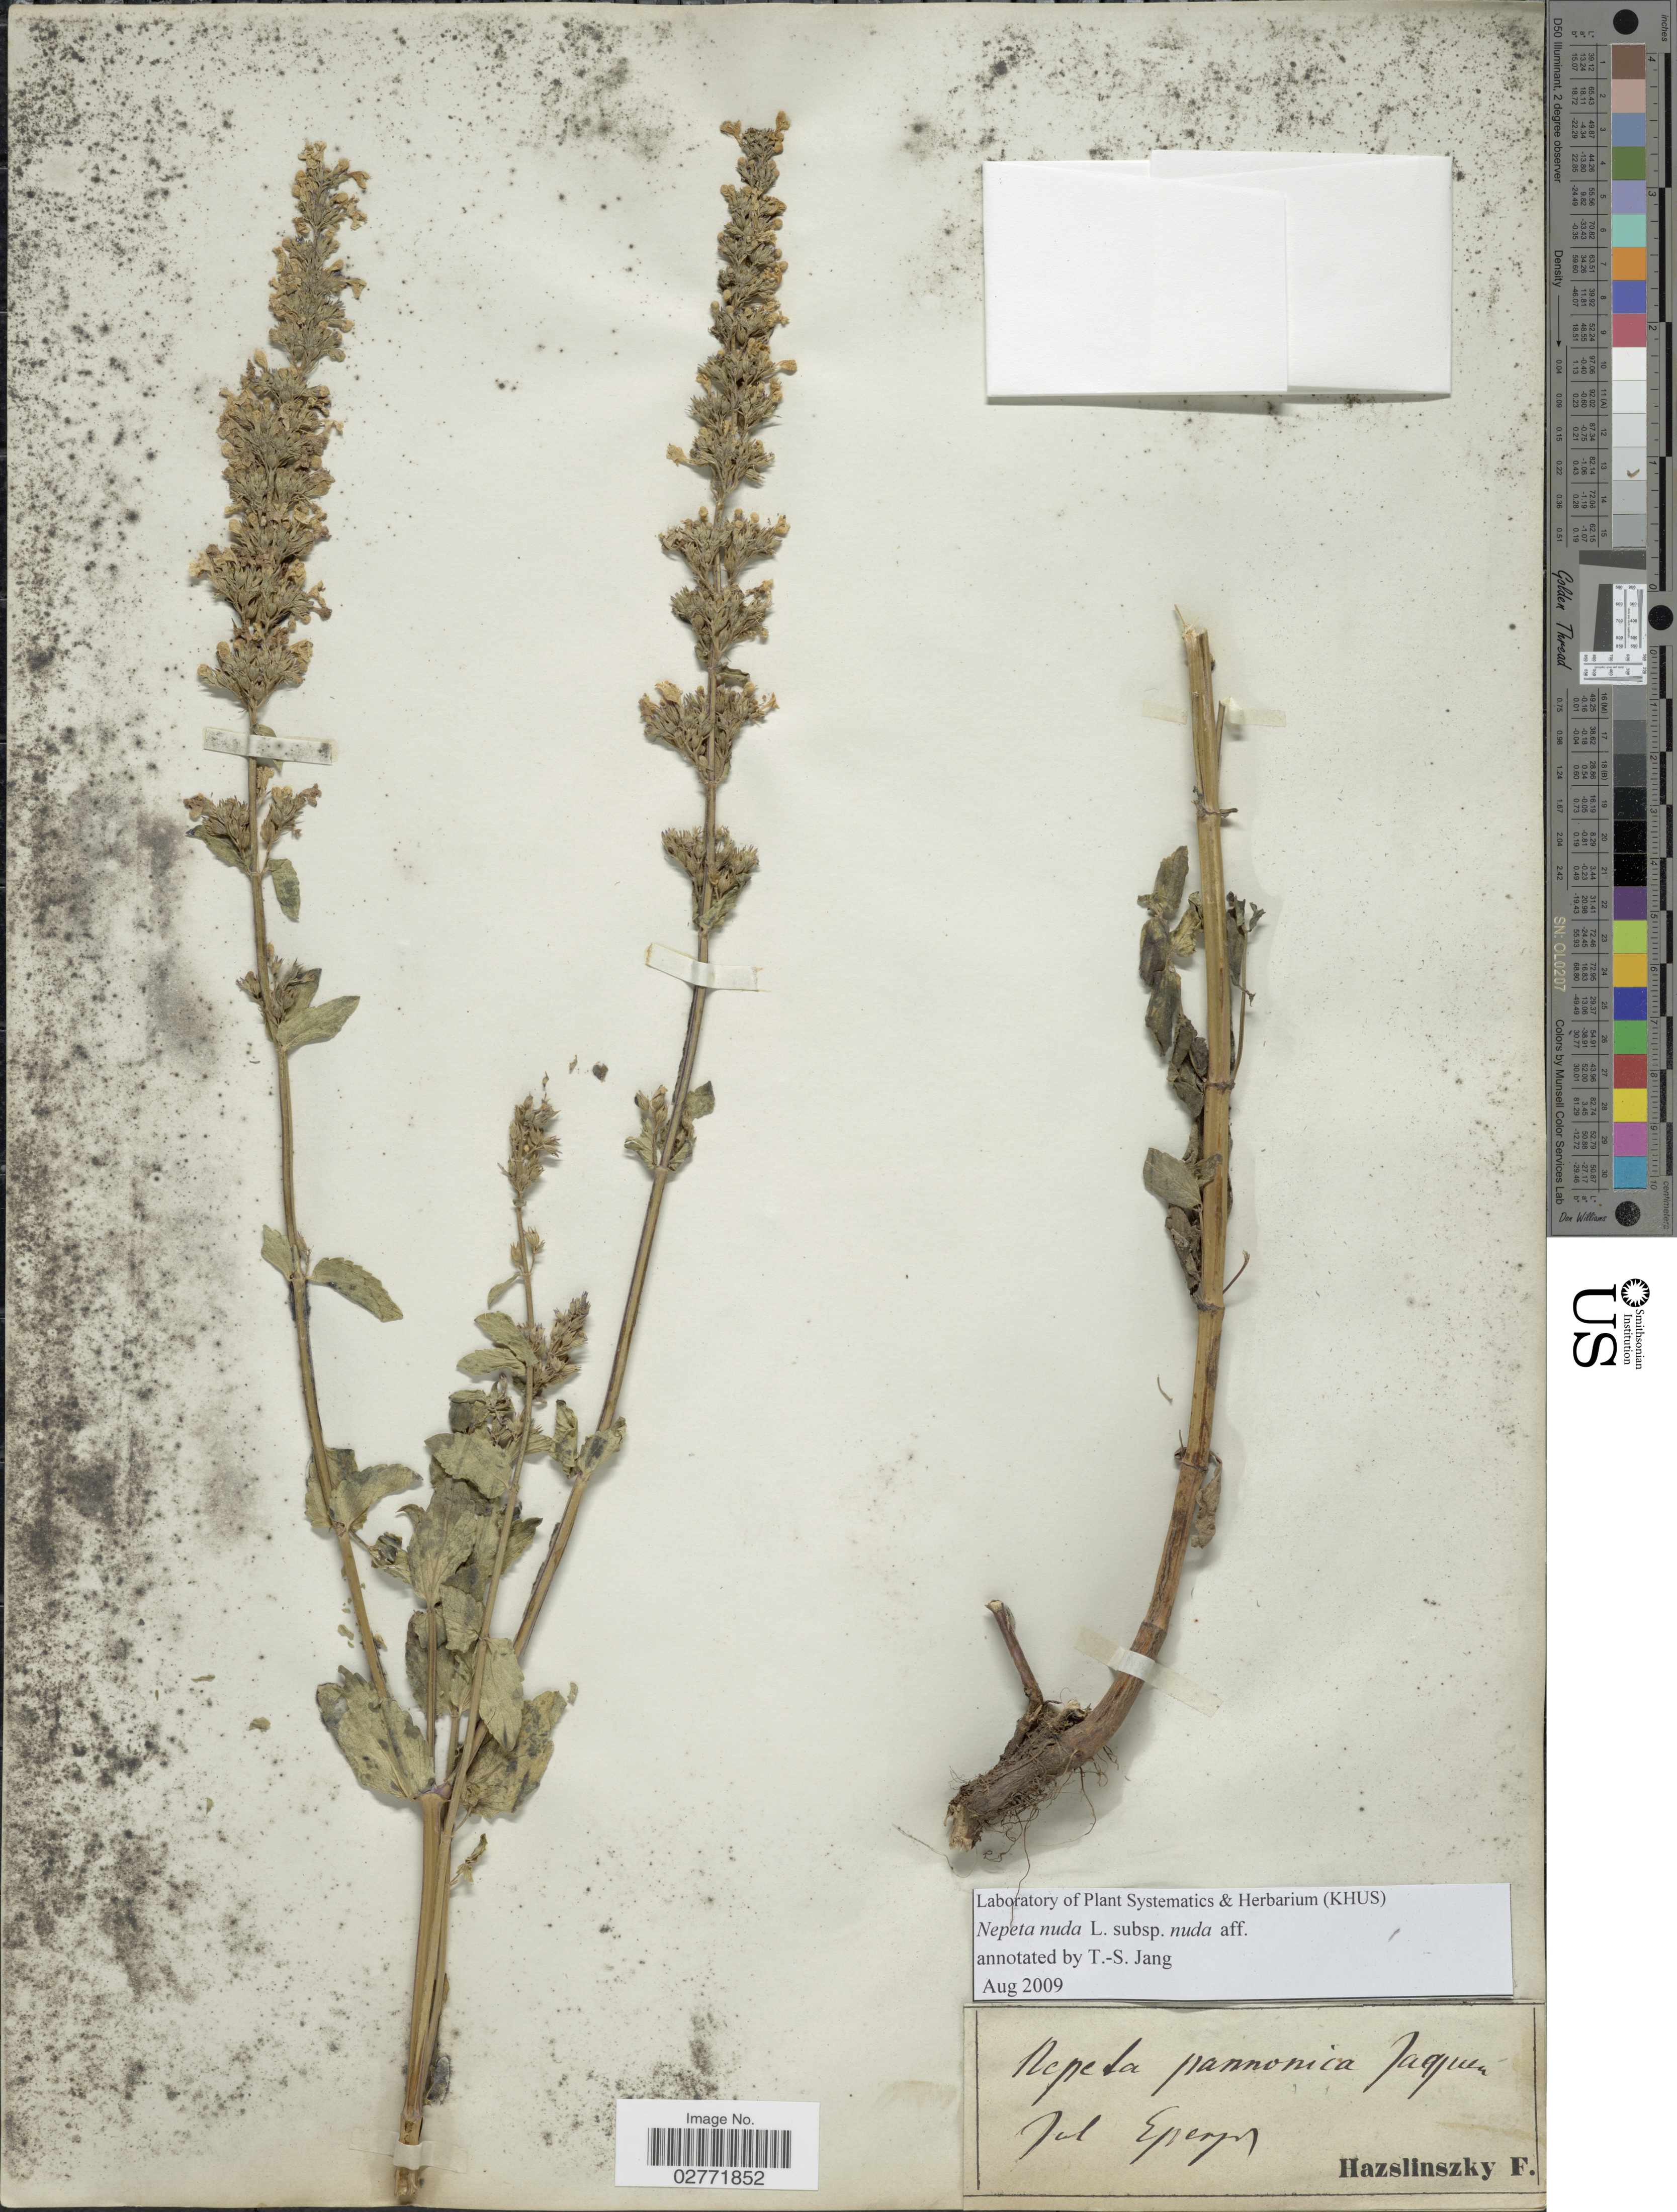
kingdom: Plantae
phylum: Tracheophyta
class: Magnoliopsida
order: Lamiales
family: Lamiaceae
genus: Nepeta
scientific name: Nepeta nuda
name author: L.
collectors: F. Hazslinsky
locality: Tal Eperps. [interpreted]